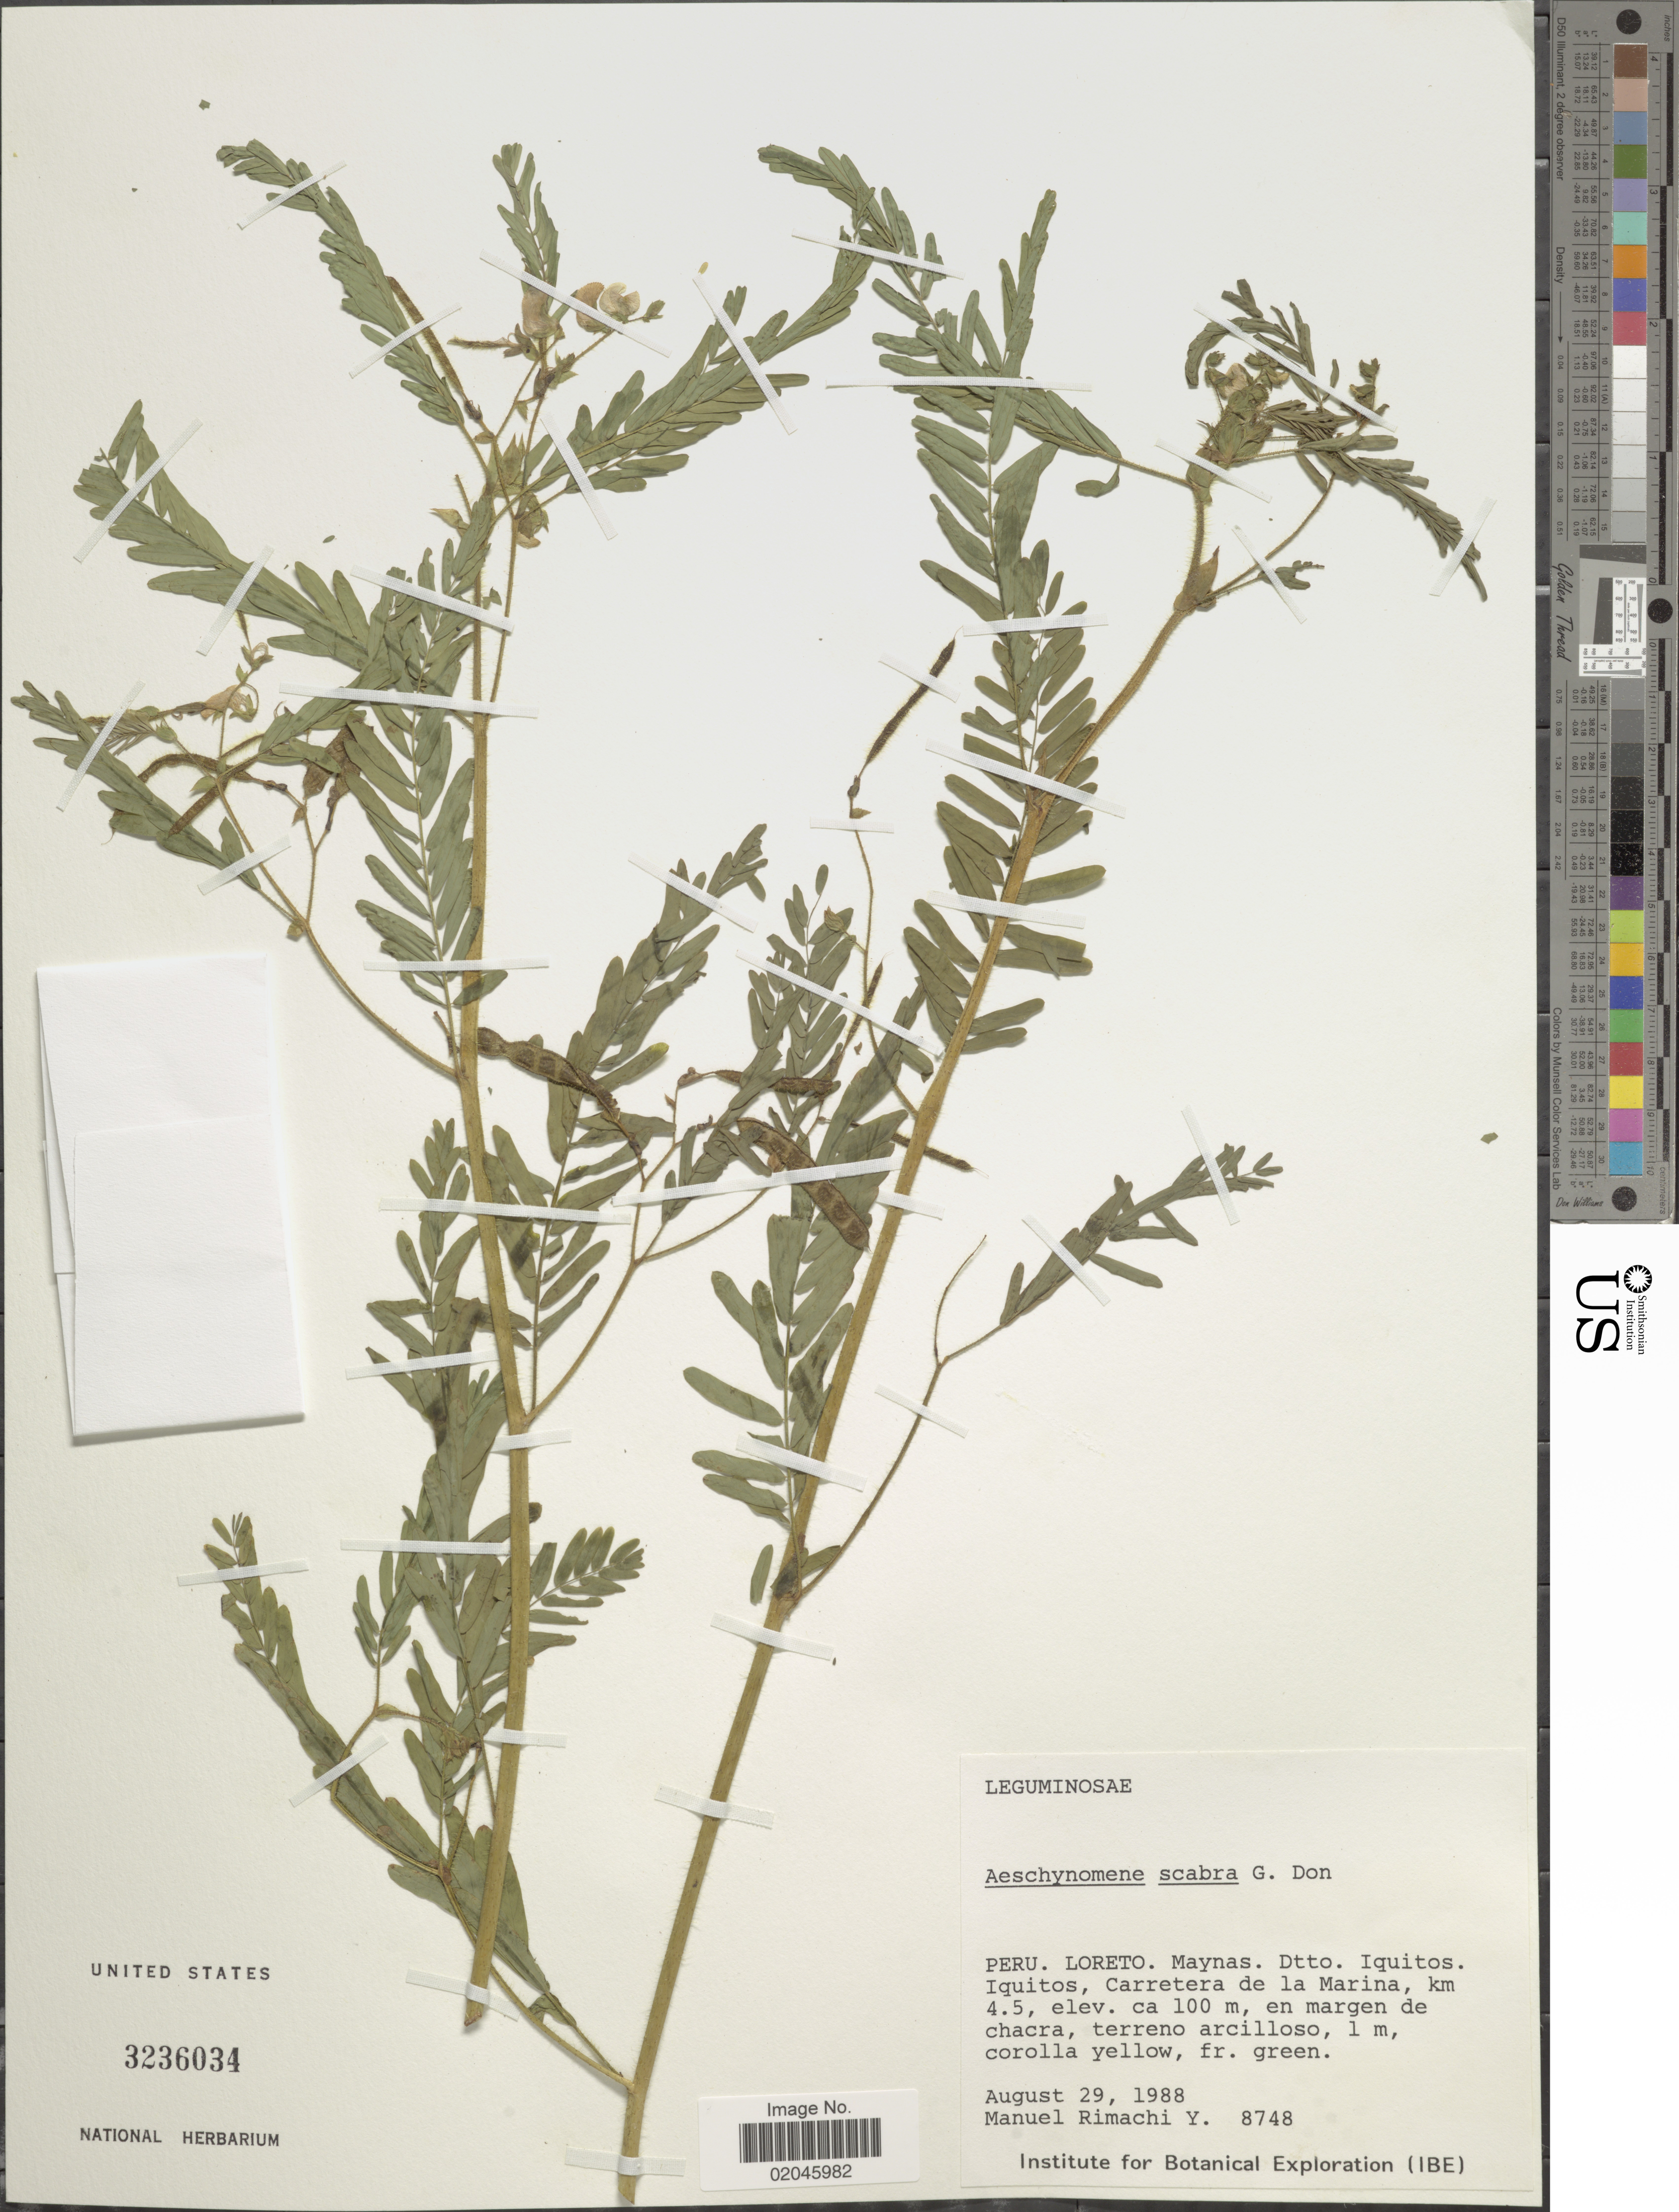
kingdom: Plantae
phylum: Tracheophyta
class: Magnoliopsida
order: Fabales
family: Fabaceae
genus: Aeschynomene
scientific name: Aeschynomene scabra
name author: G. Don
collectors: M. Rimachi Y.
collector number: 8748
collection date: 1988-08-29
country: Peru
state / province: Loreto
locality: Maynas. Dtto. Iquitos. Iquitos, Carretera de la Marina, km 4.5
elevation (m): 100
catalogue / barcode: US 3236034